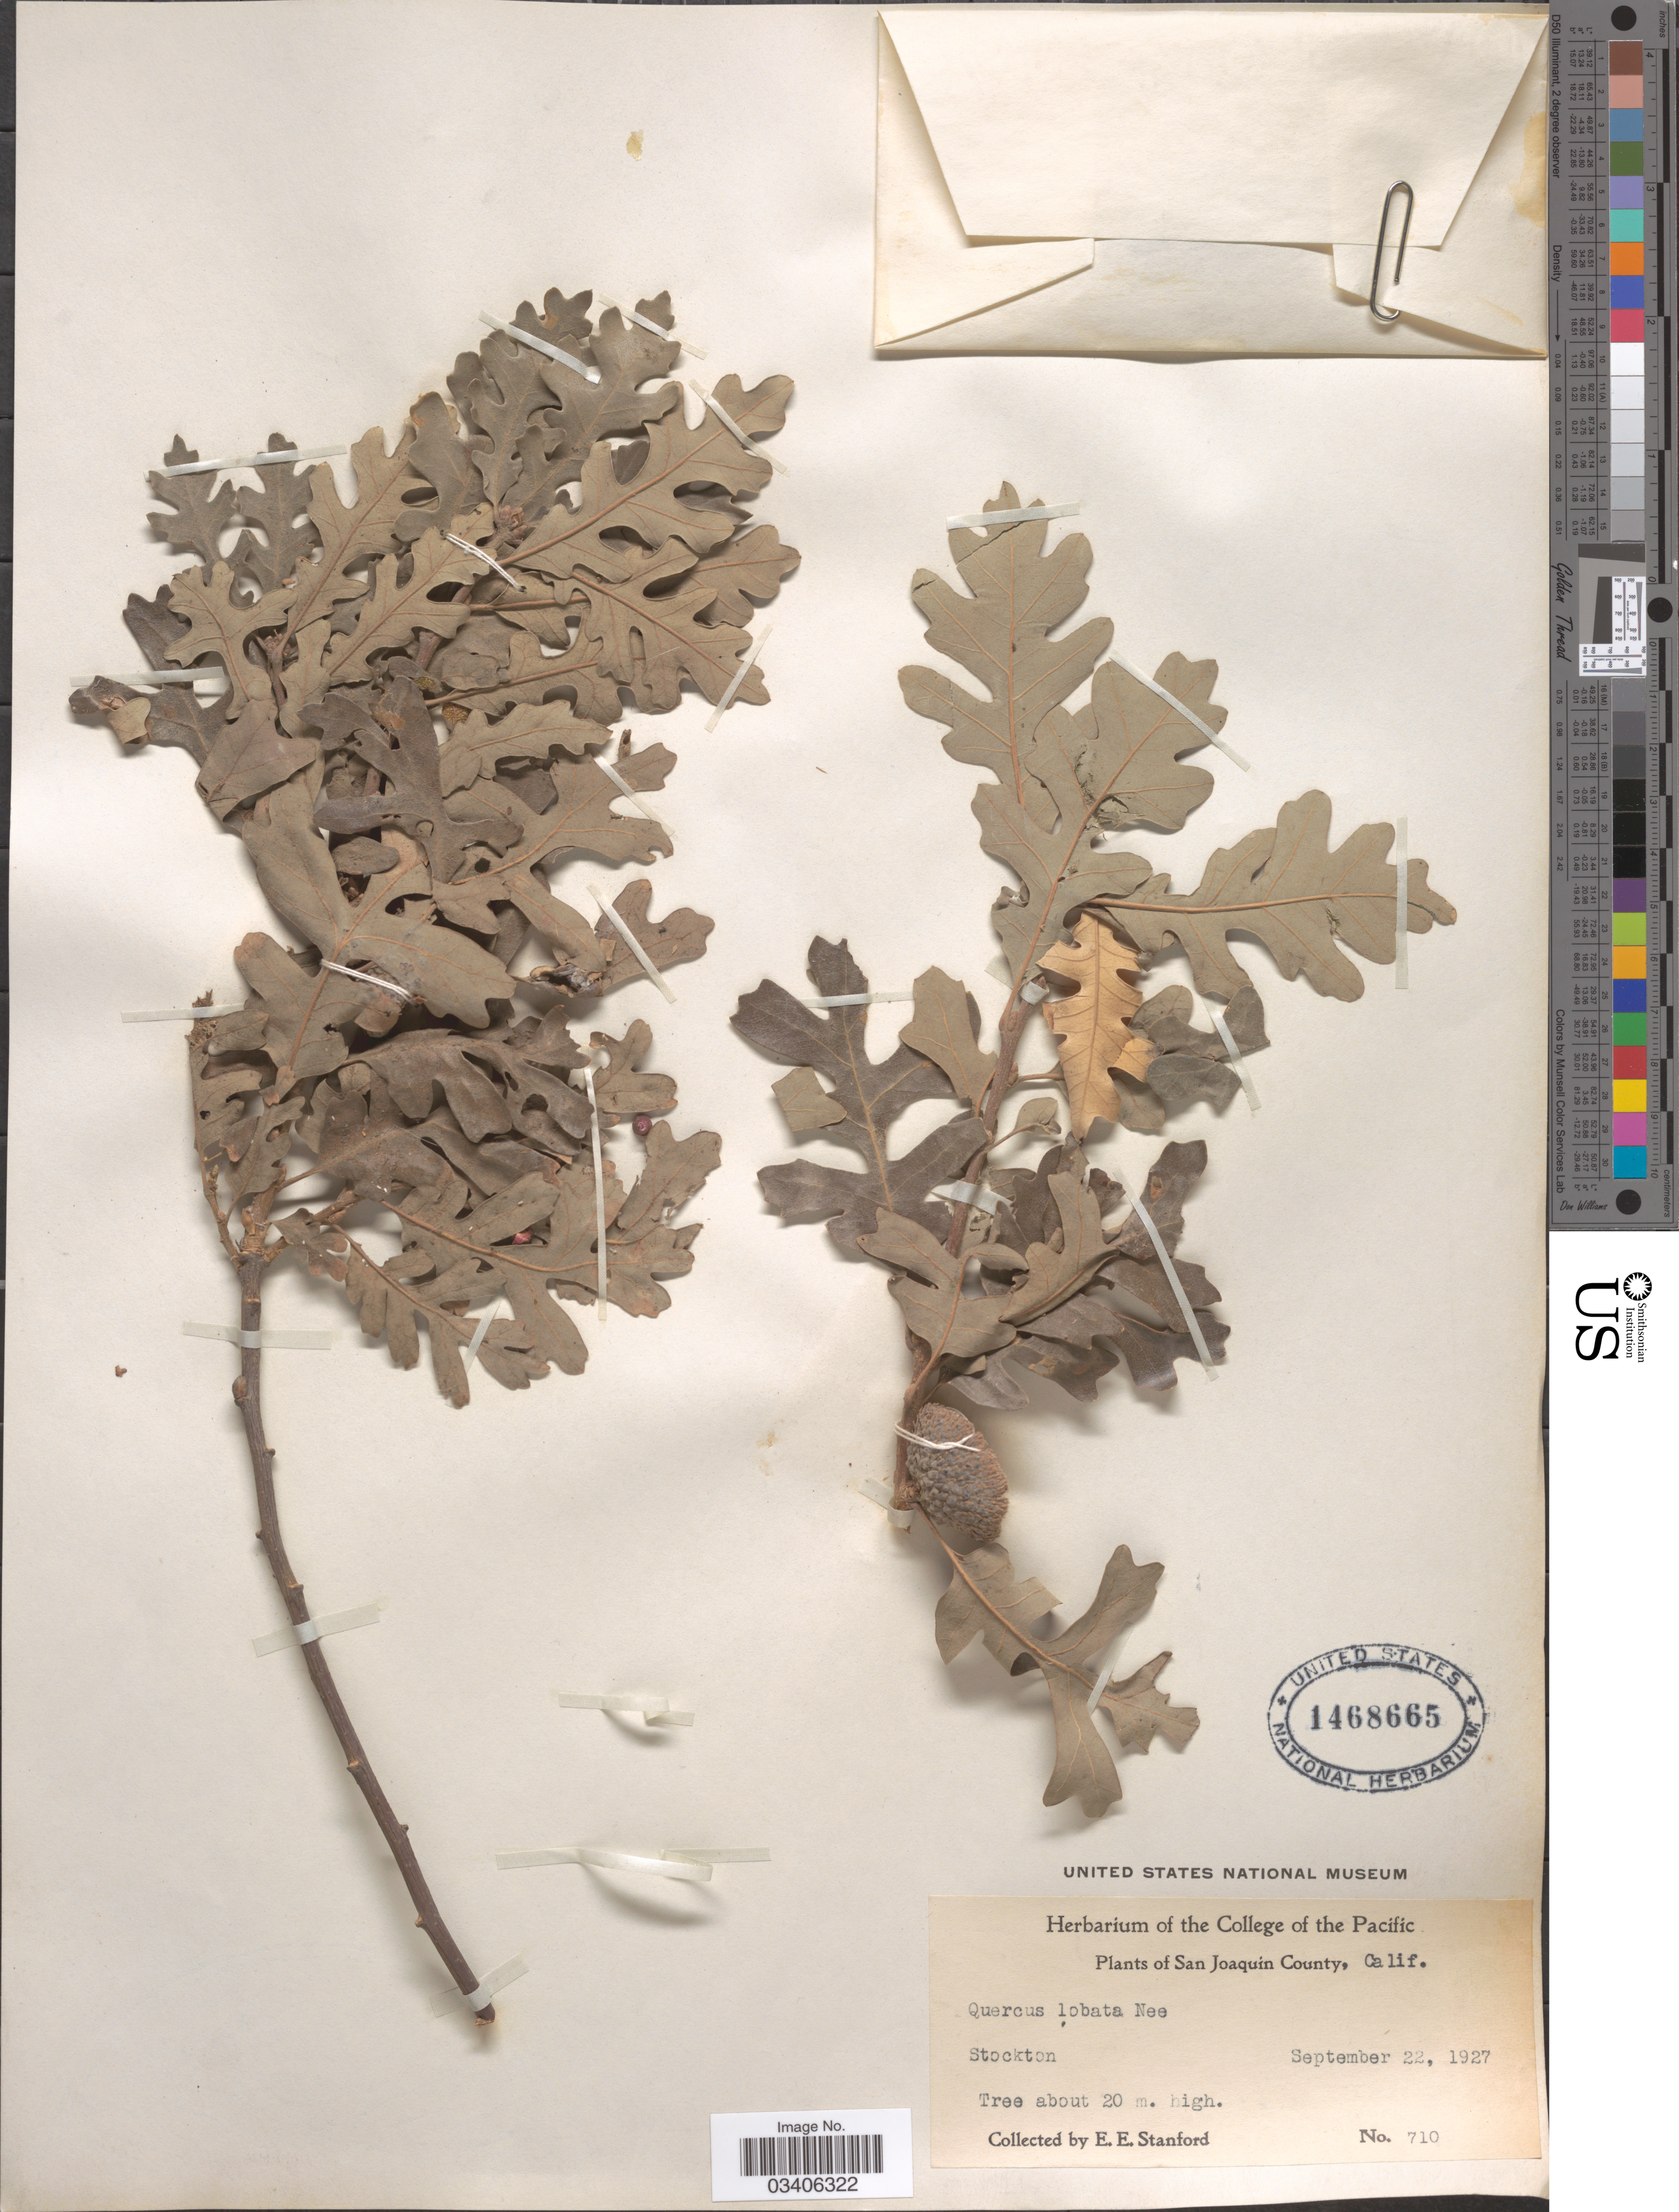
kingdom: Plantae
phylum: Tracheophyta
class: Magnoliopsida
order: Fagales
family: Fagaceae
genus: Quercus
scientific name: Quercus lobata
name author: Née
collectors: E. Stanford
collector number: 710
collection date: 1927-09-22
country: United States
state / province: California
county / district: San Joaquin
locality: San Joaquín County. Stockton.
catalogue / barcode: US 1468665